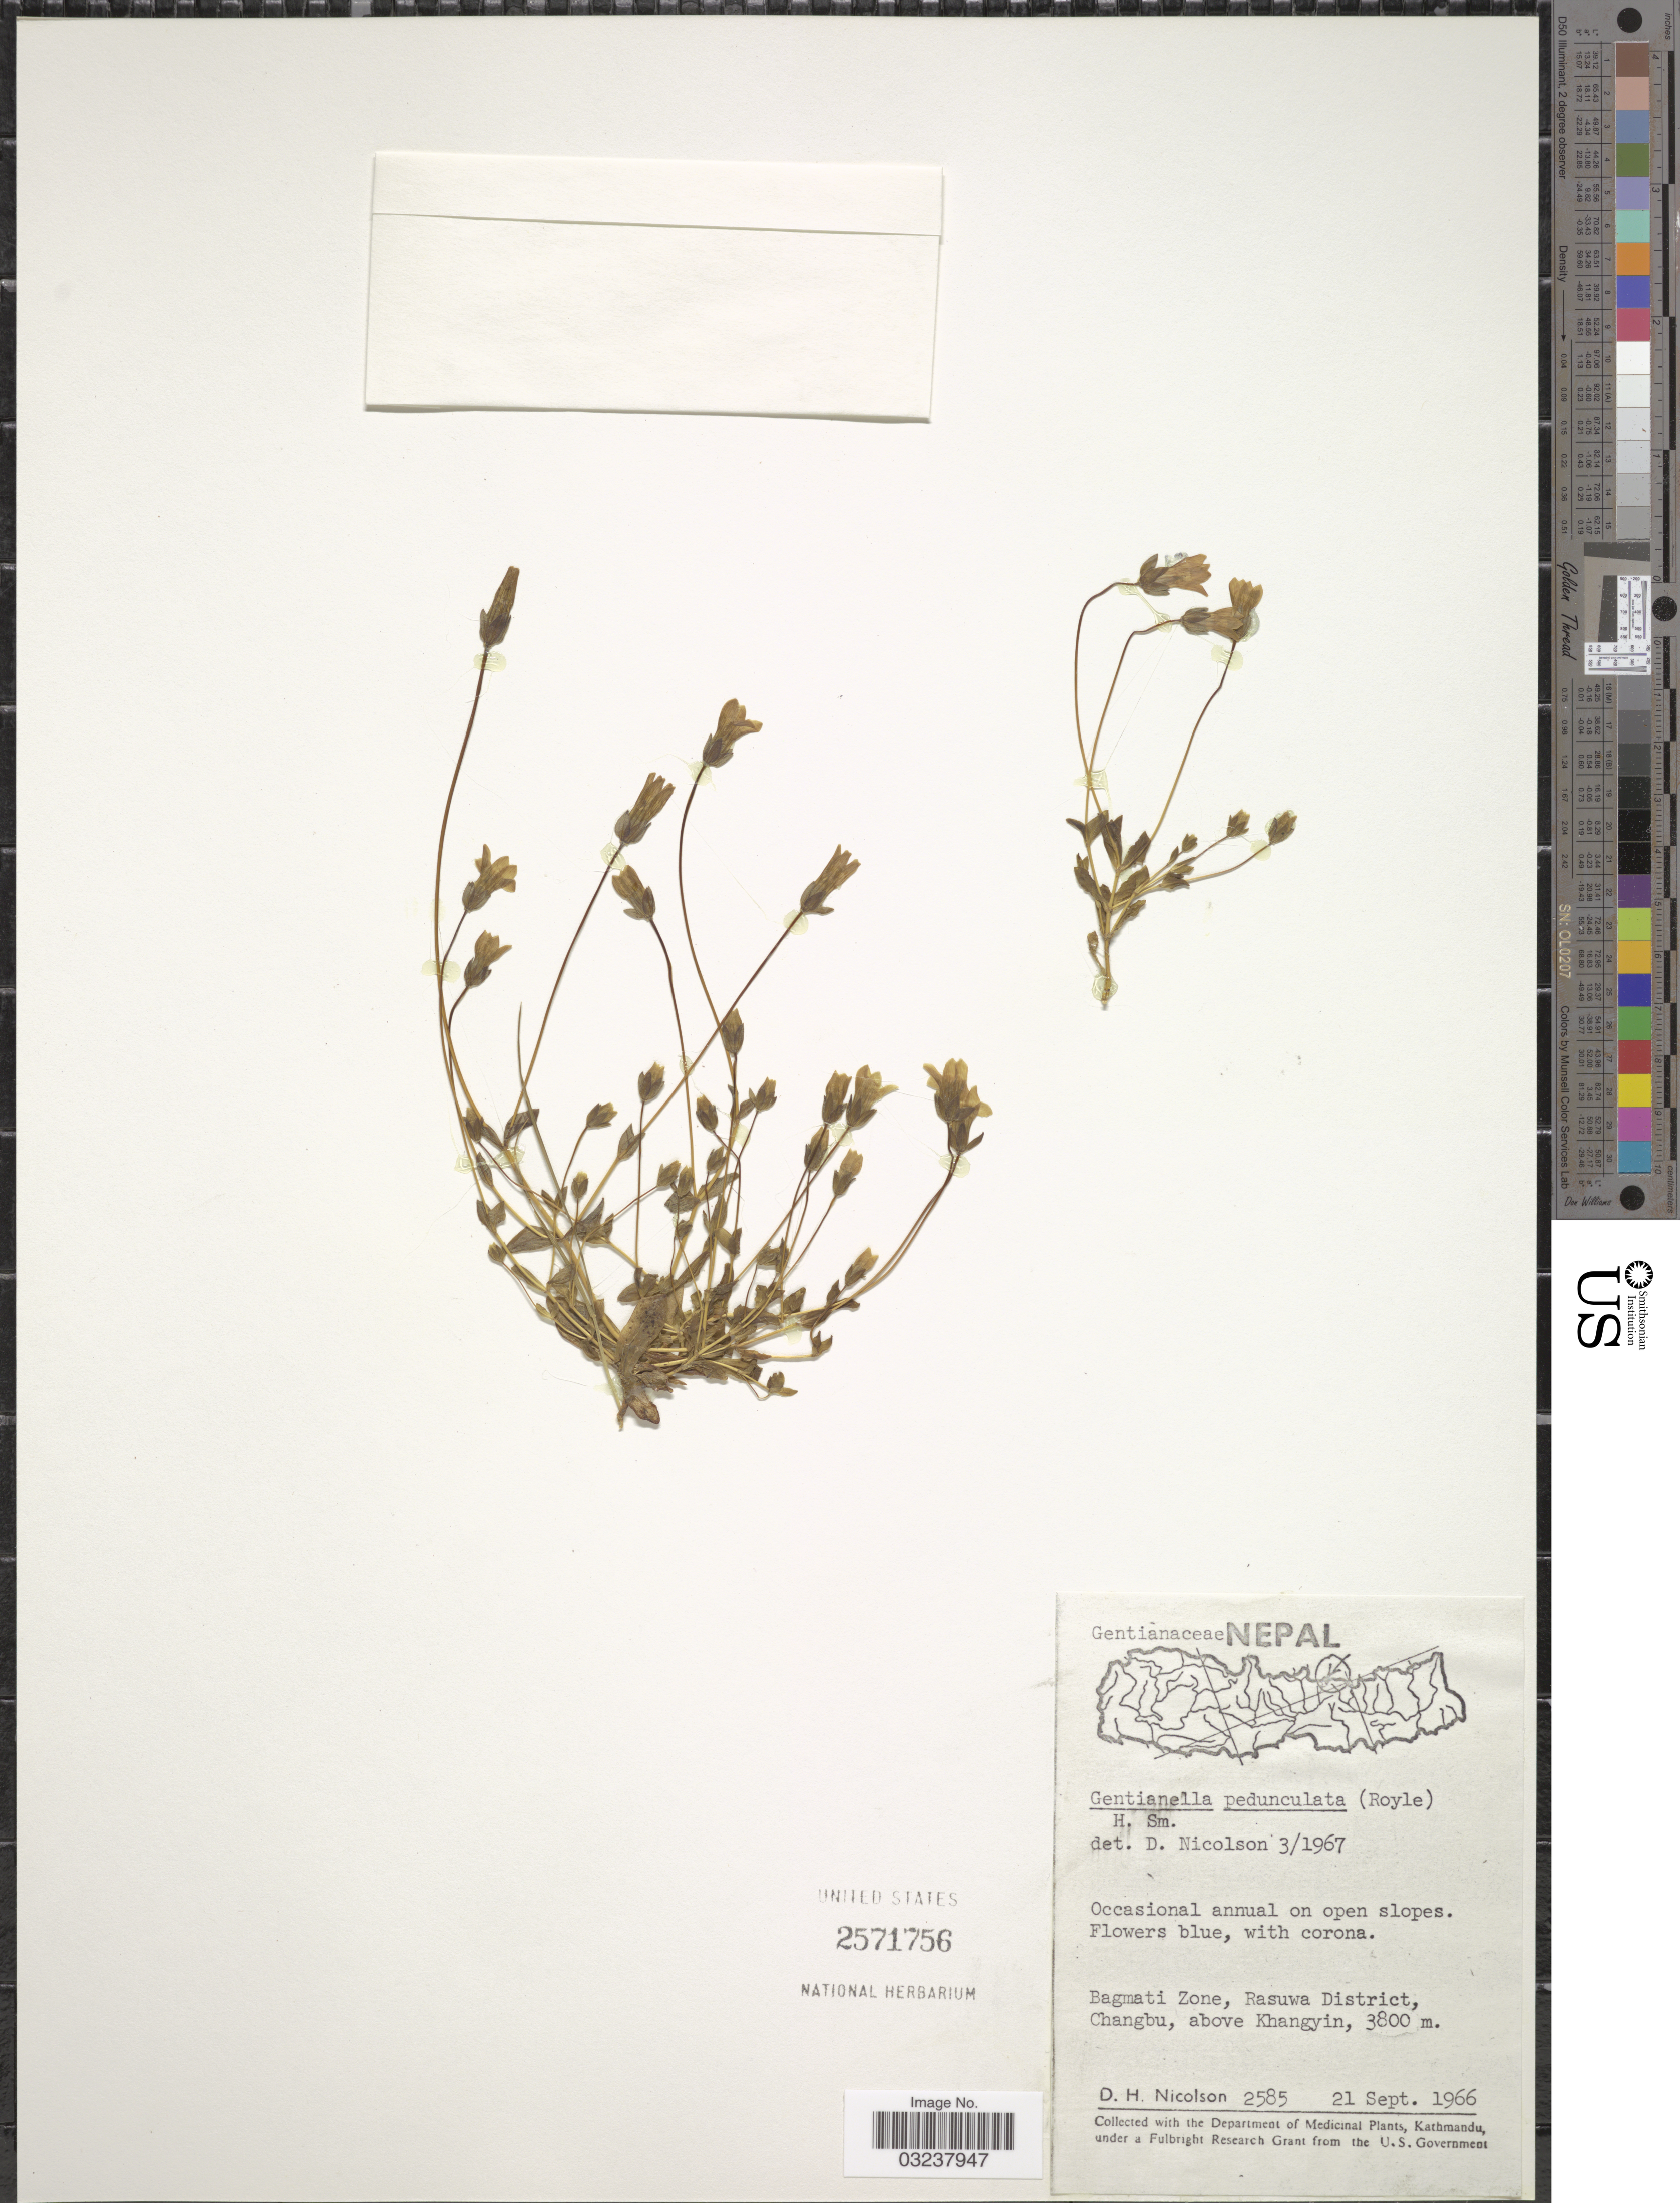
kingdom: Plantae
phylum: Tracheophyta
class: Magnoliopsida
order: Gentianales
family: Gentianaceae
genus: Gentianella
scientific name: Gentianella pedunculata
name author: (Royle ex G. Don) Harry Sm. ex S. Nilsson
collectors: D. H. Nicolson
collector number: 2585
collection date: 1966-09-21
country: Nepal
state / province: Bagmati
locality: Rasuwa District, Changbu, above Khangyin.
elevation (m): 3800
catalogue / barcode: US 2571756